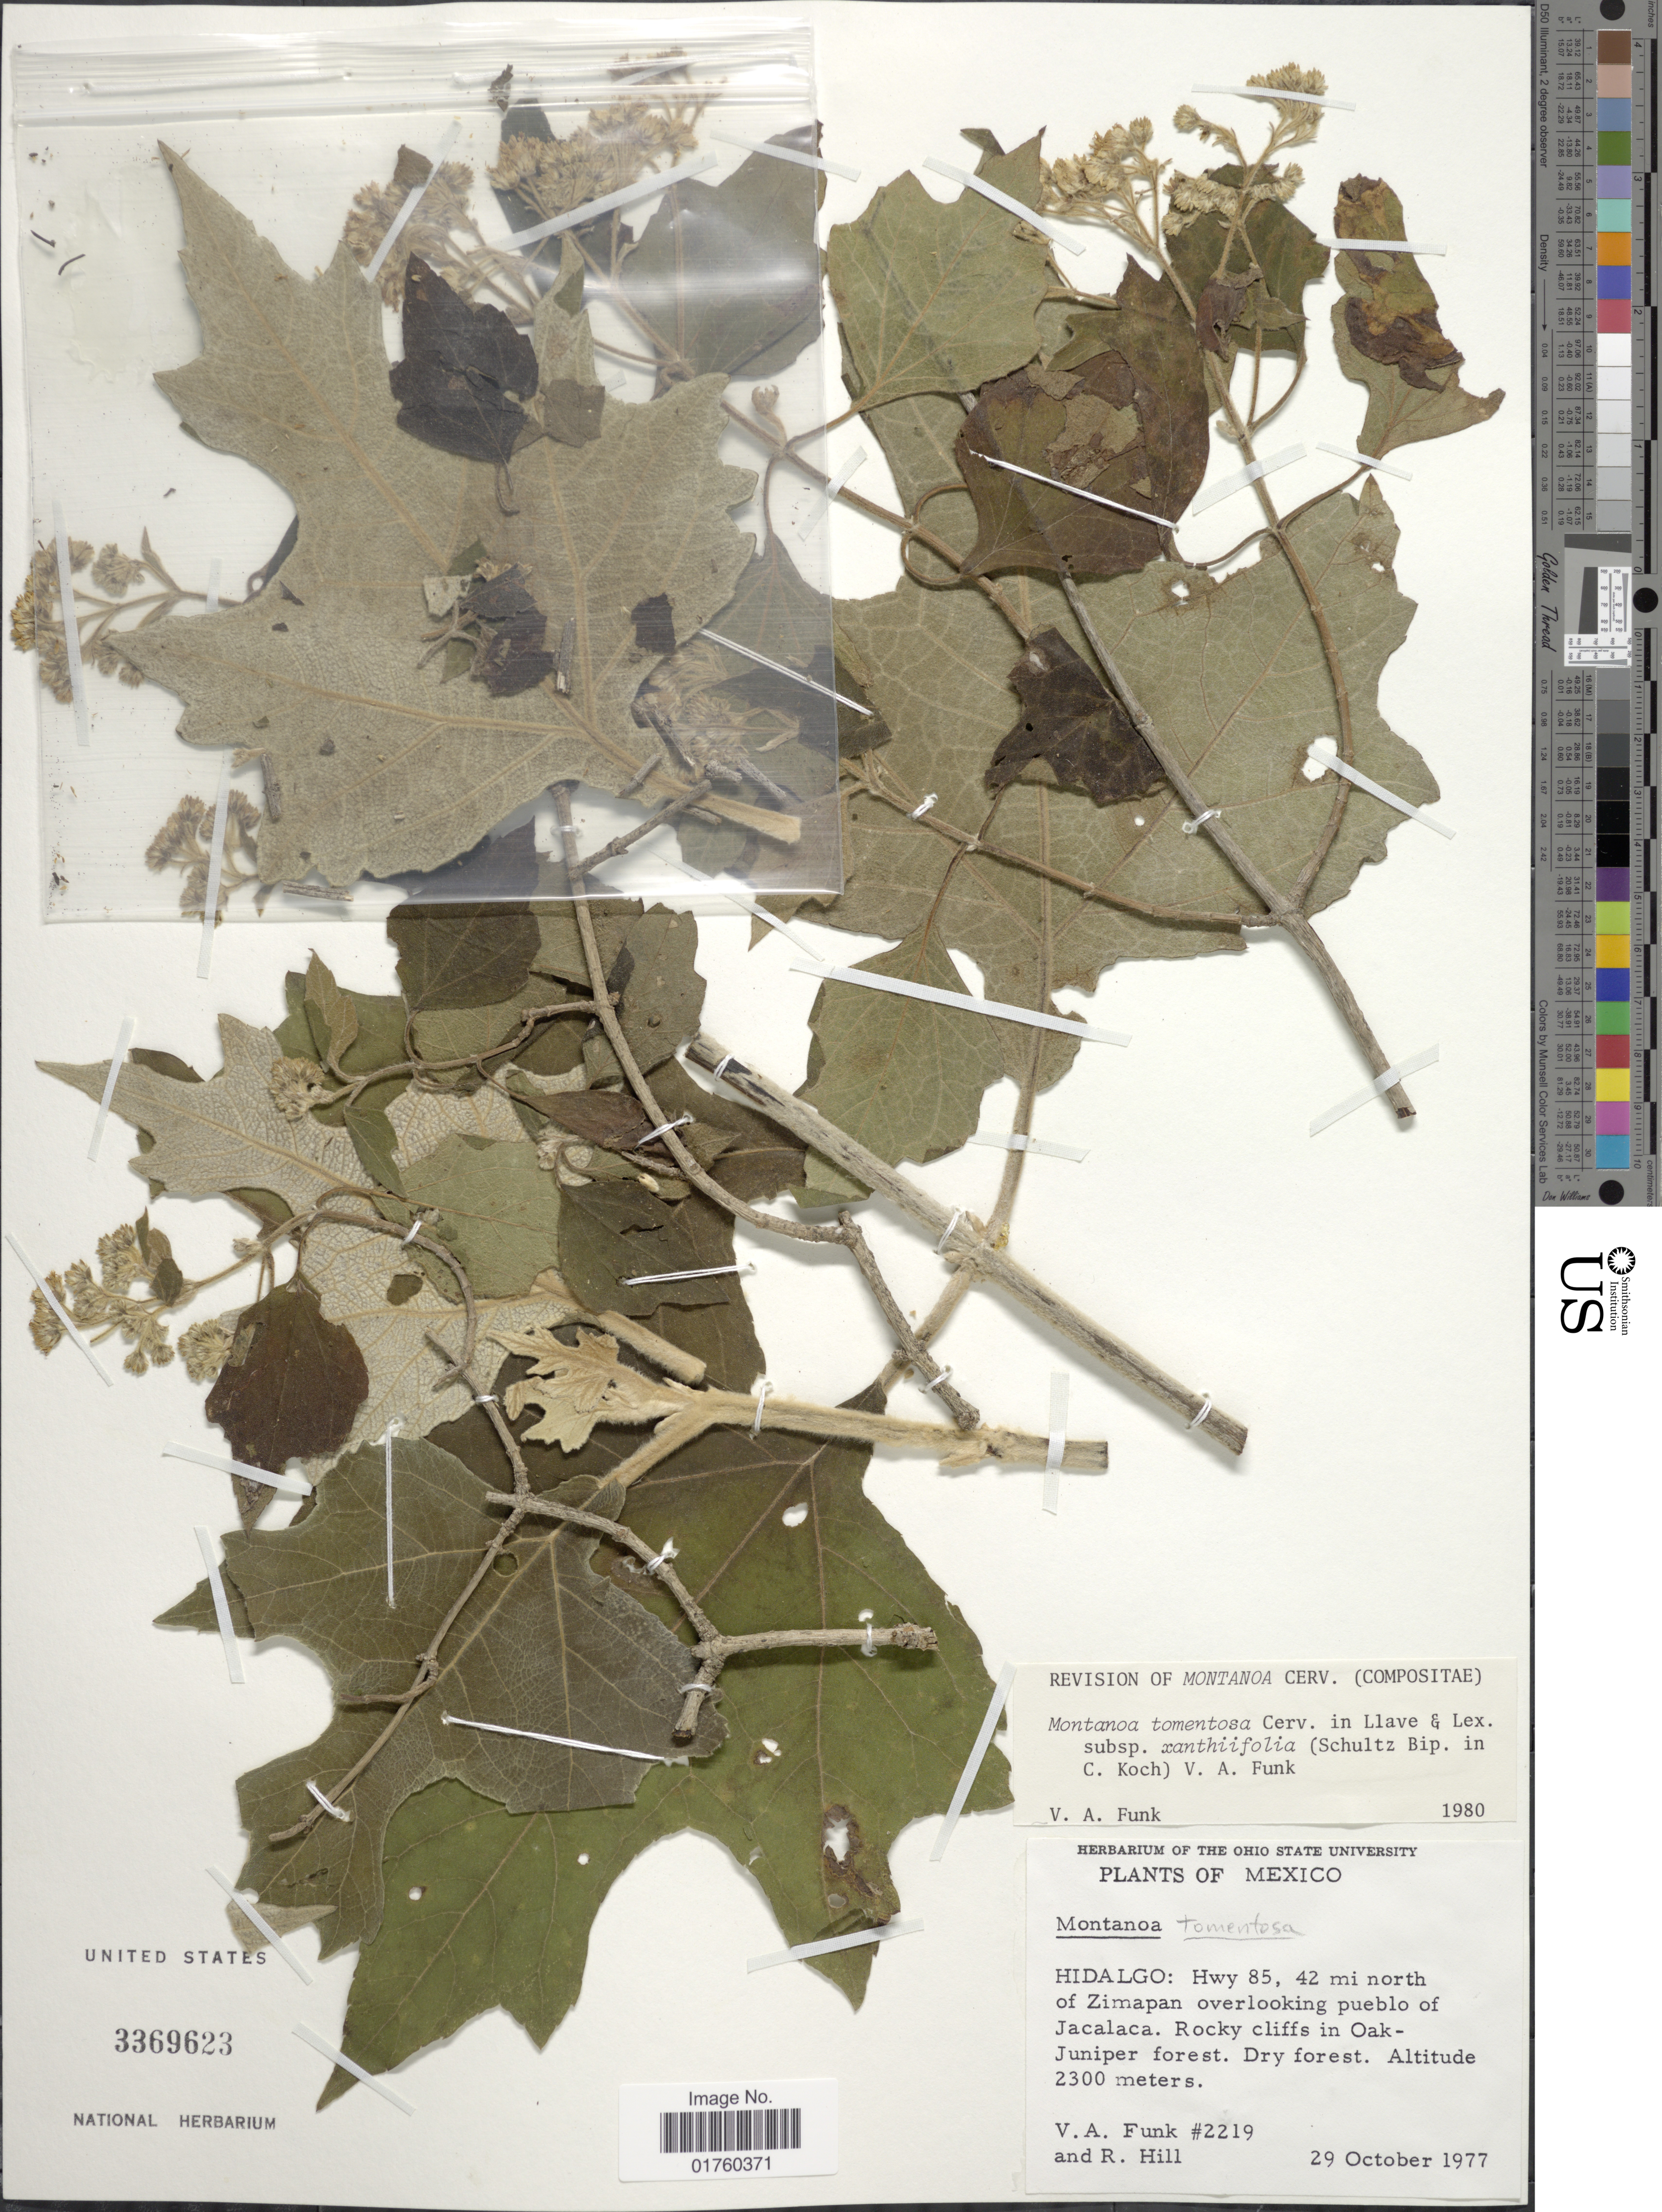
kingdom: Plantae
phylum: Tracheophyta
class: Magnoliopsida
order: Asterales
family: Asteraceae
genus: Montanoa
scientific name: Montanoa tomentosa subsp. xanthiifolia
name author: (Sch. Bip. in C. Koch) V.A. Funk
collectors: V. Funk & R. Hill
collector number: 2219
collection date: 1977-10-29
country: Mexico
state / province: Hidalgo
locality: Hwy 85, 42 mi north of Zimapan overlooking pueblo of Jacalaca, rocky cliffs.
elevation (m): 2300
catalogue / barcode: US 3369623